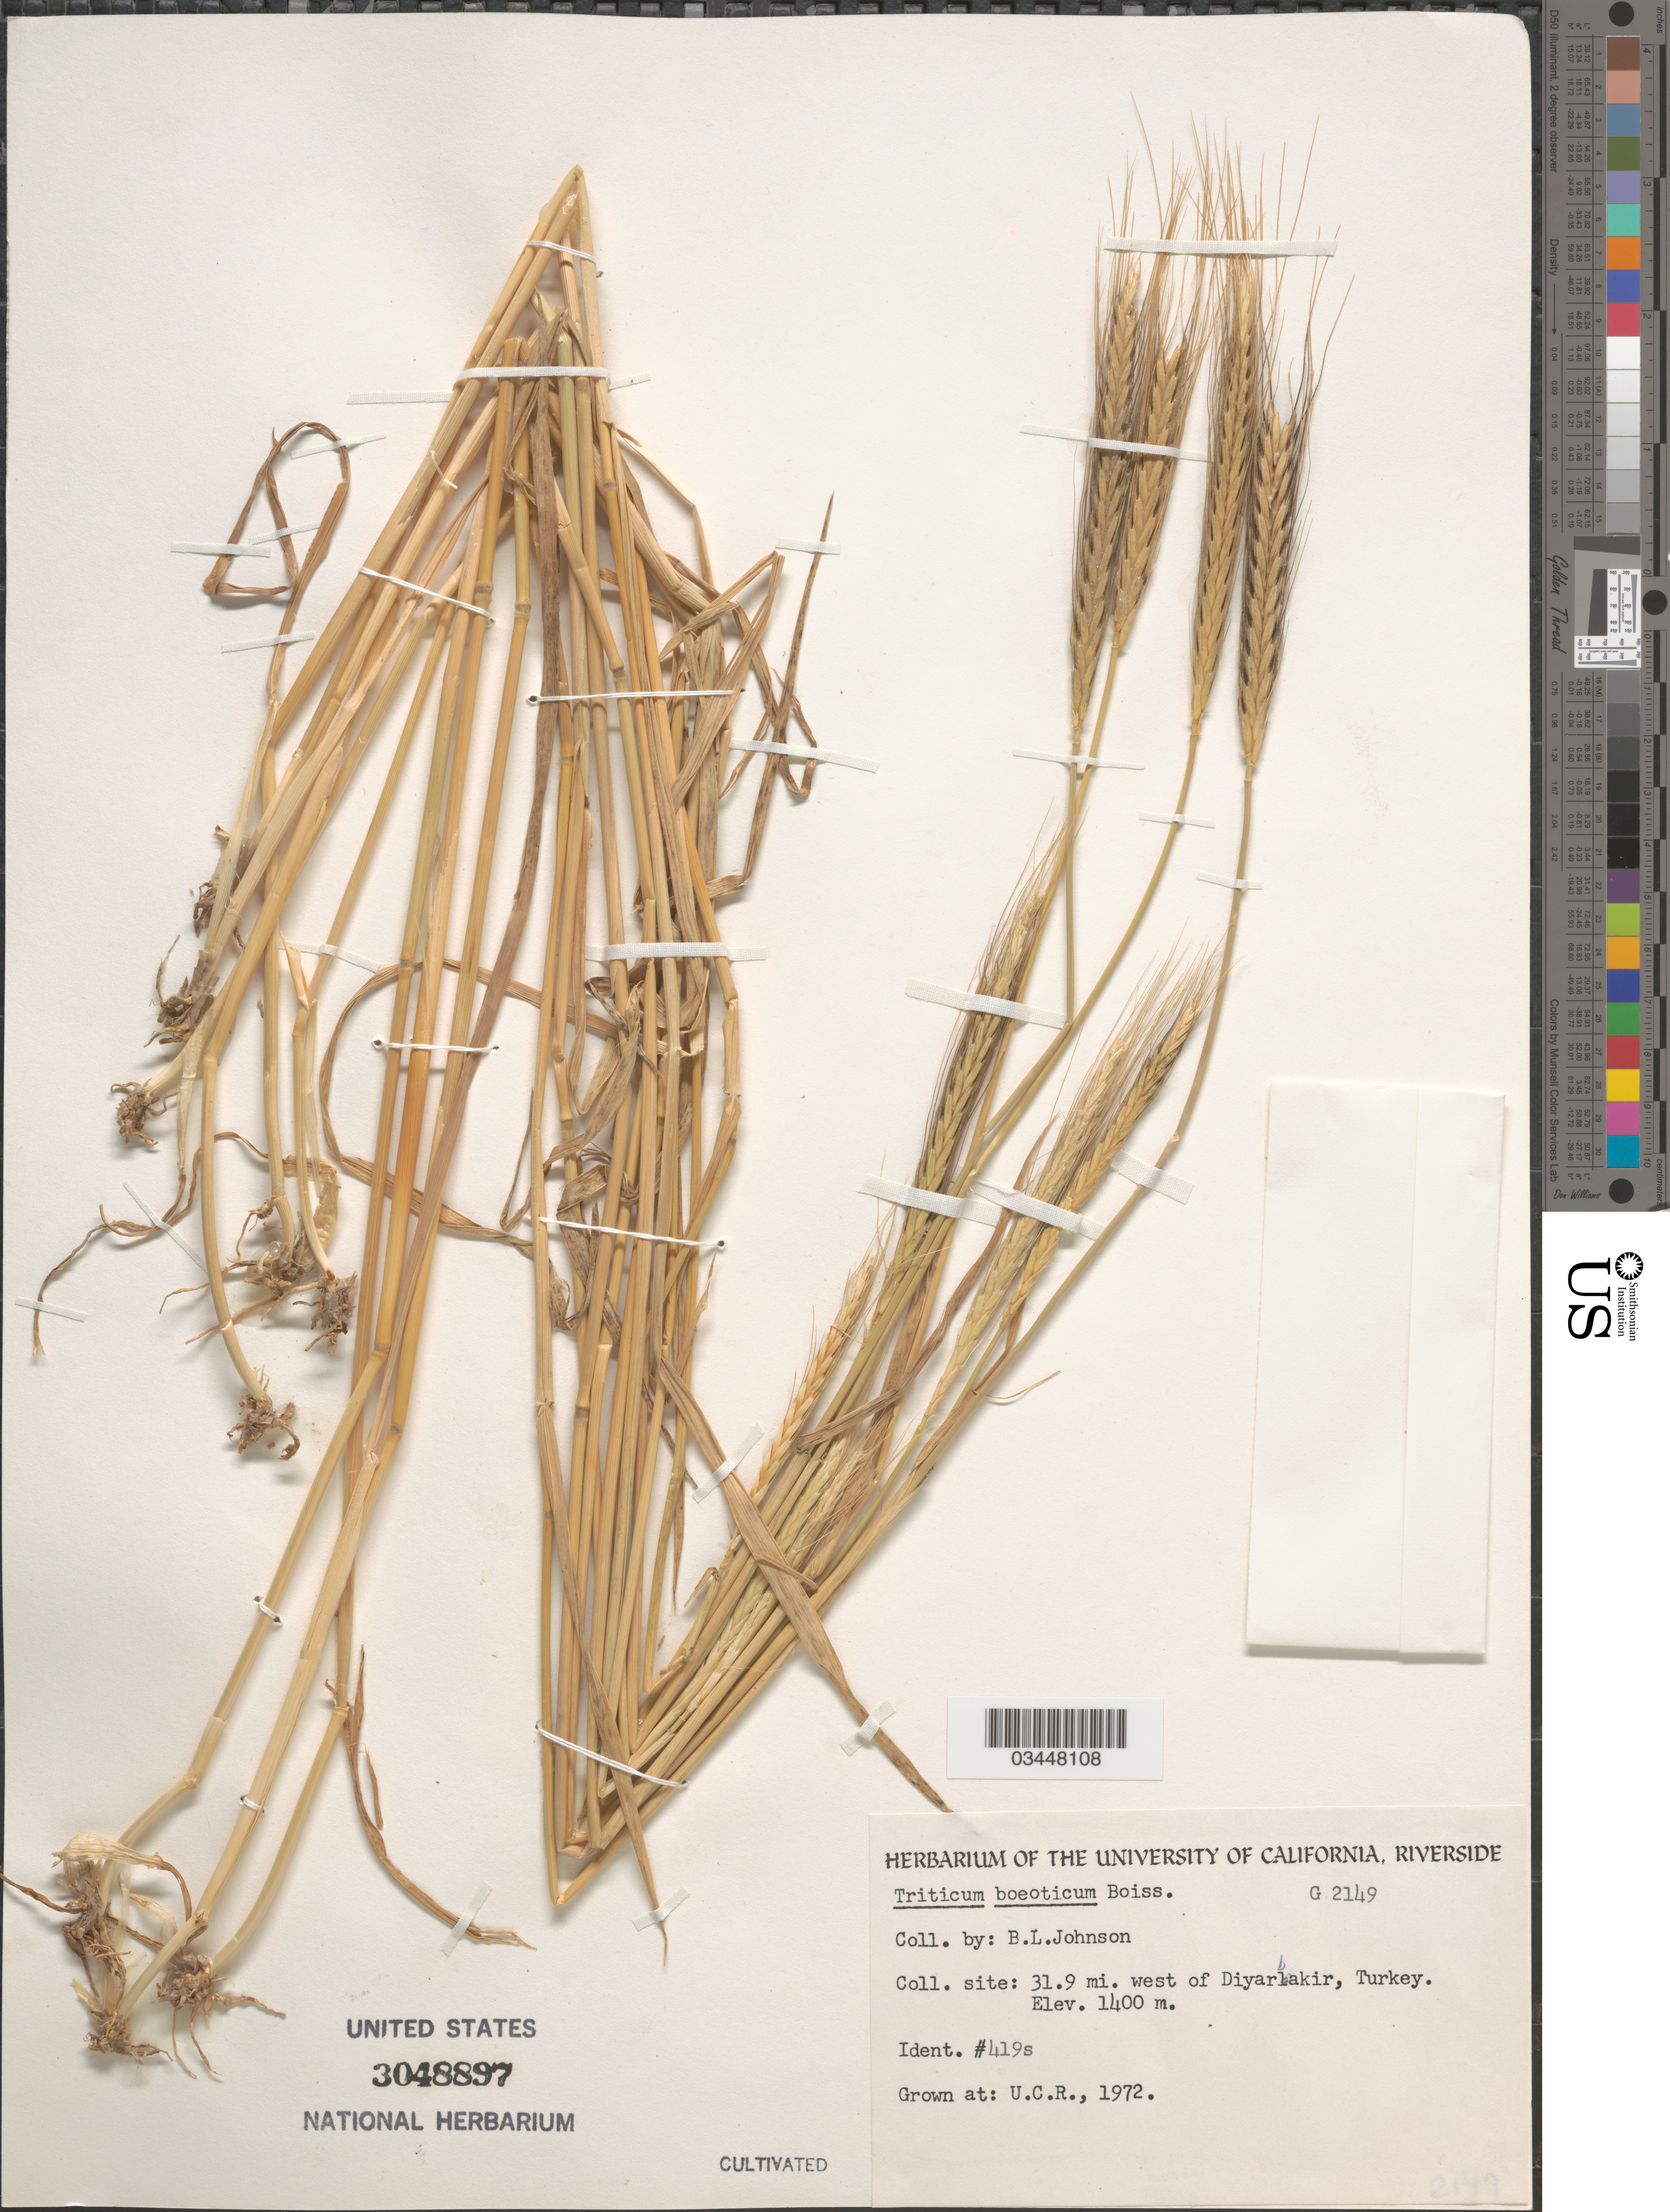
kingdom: Plantae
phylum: Tracheophyta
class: Liliopsida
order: Poales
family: Poaceae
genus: Triticum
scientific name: Triticum boeoticum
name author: Boiss.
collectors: ex herb. Univ. of California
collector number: G2149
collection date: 1972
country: United States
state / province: California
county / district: Riverside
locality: U.C.R.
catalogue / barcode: US 3048897